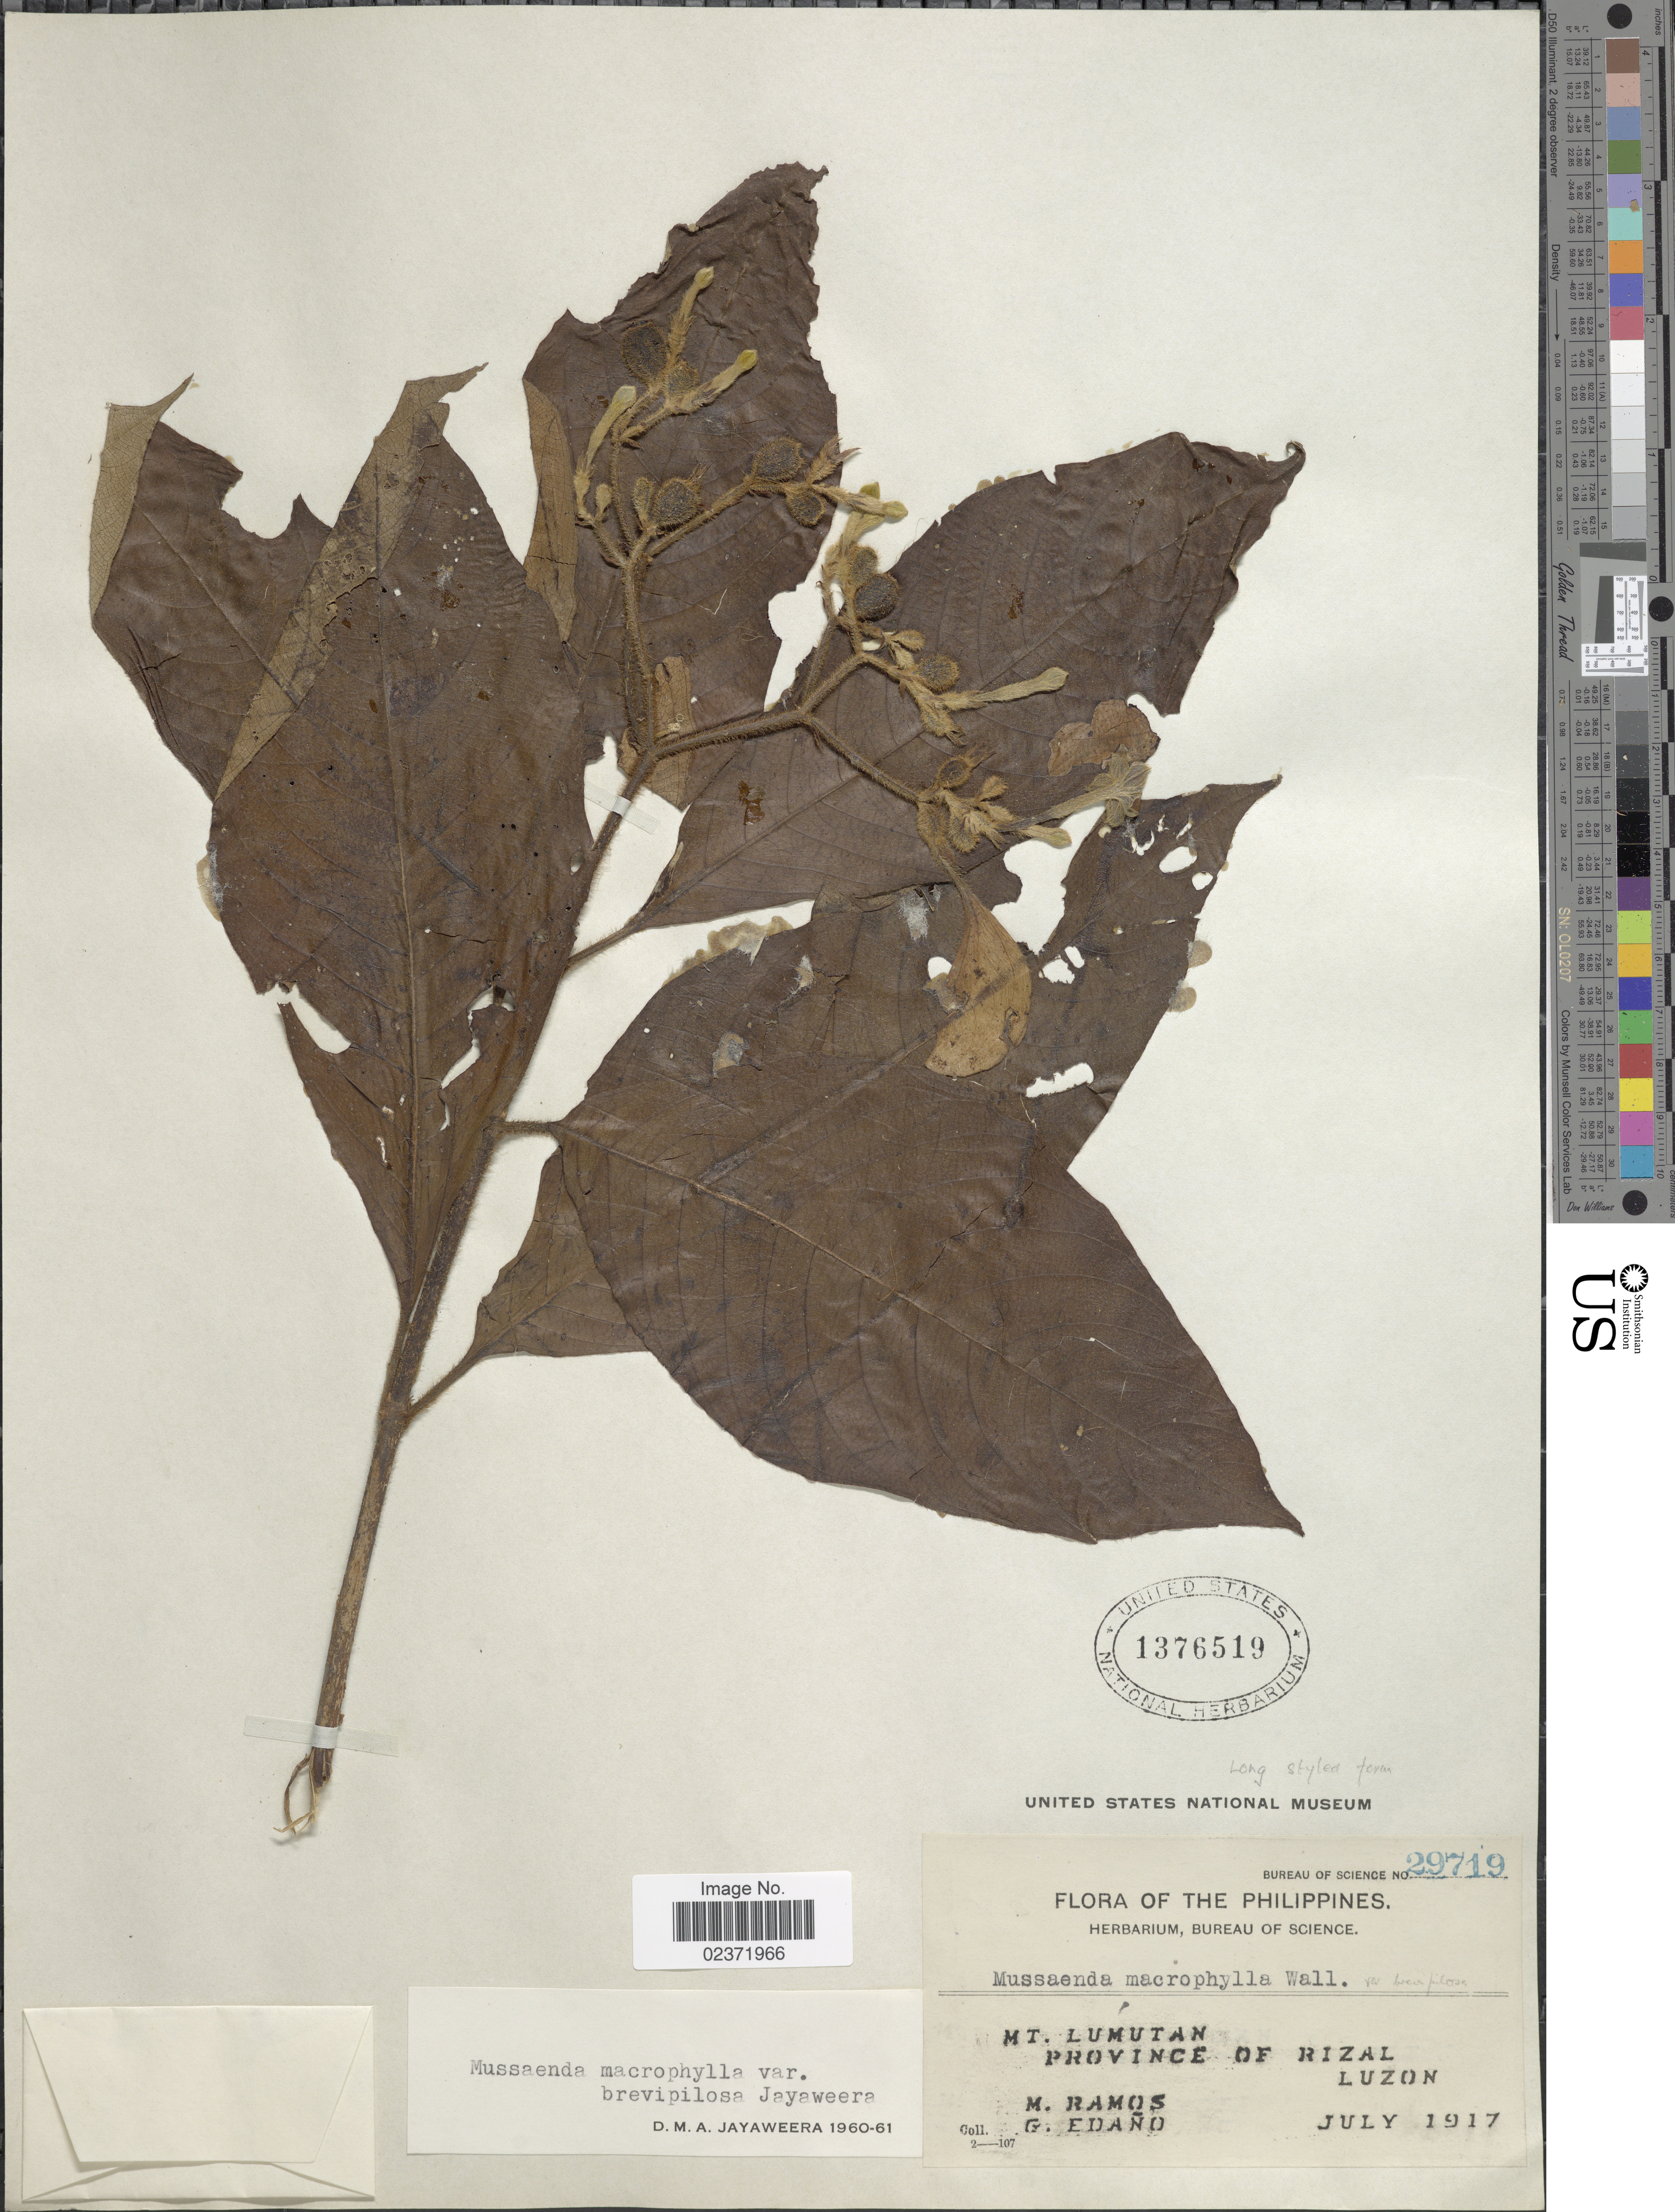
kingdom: Plantae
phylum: Tracheophyta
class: Magnoliopsida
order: Gentianales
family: Rubiaceae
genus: Mussaenda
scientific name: Mussaenda macrophylla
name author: Wall.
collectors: M. Ramos & G. Edaño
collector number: Bureau of Science 29719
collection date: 1907-07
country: Philippines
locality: Mt. Lumutan, Province of Rizal, Luzon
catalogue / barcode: US 1376519